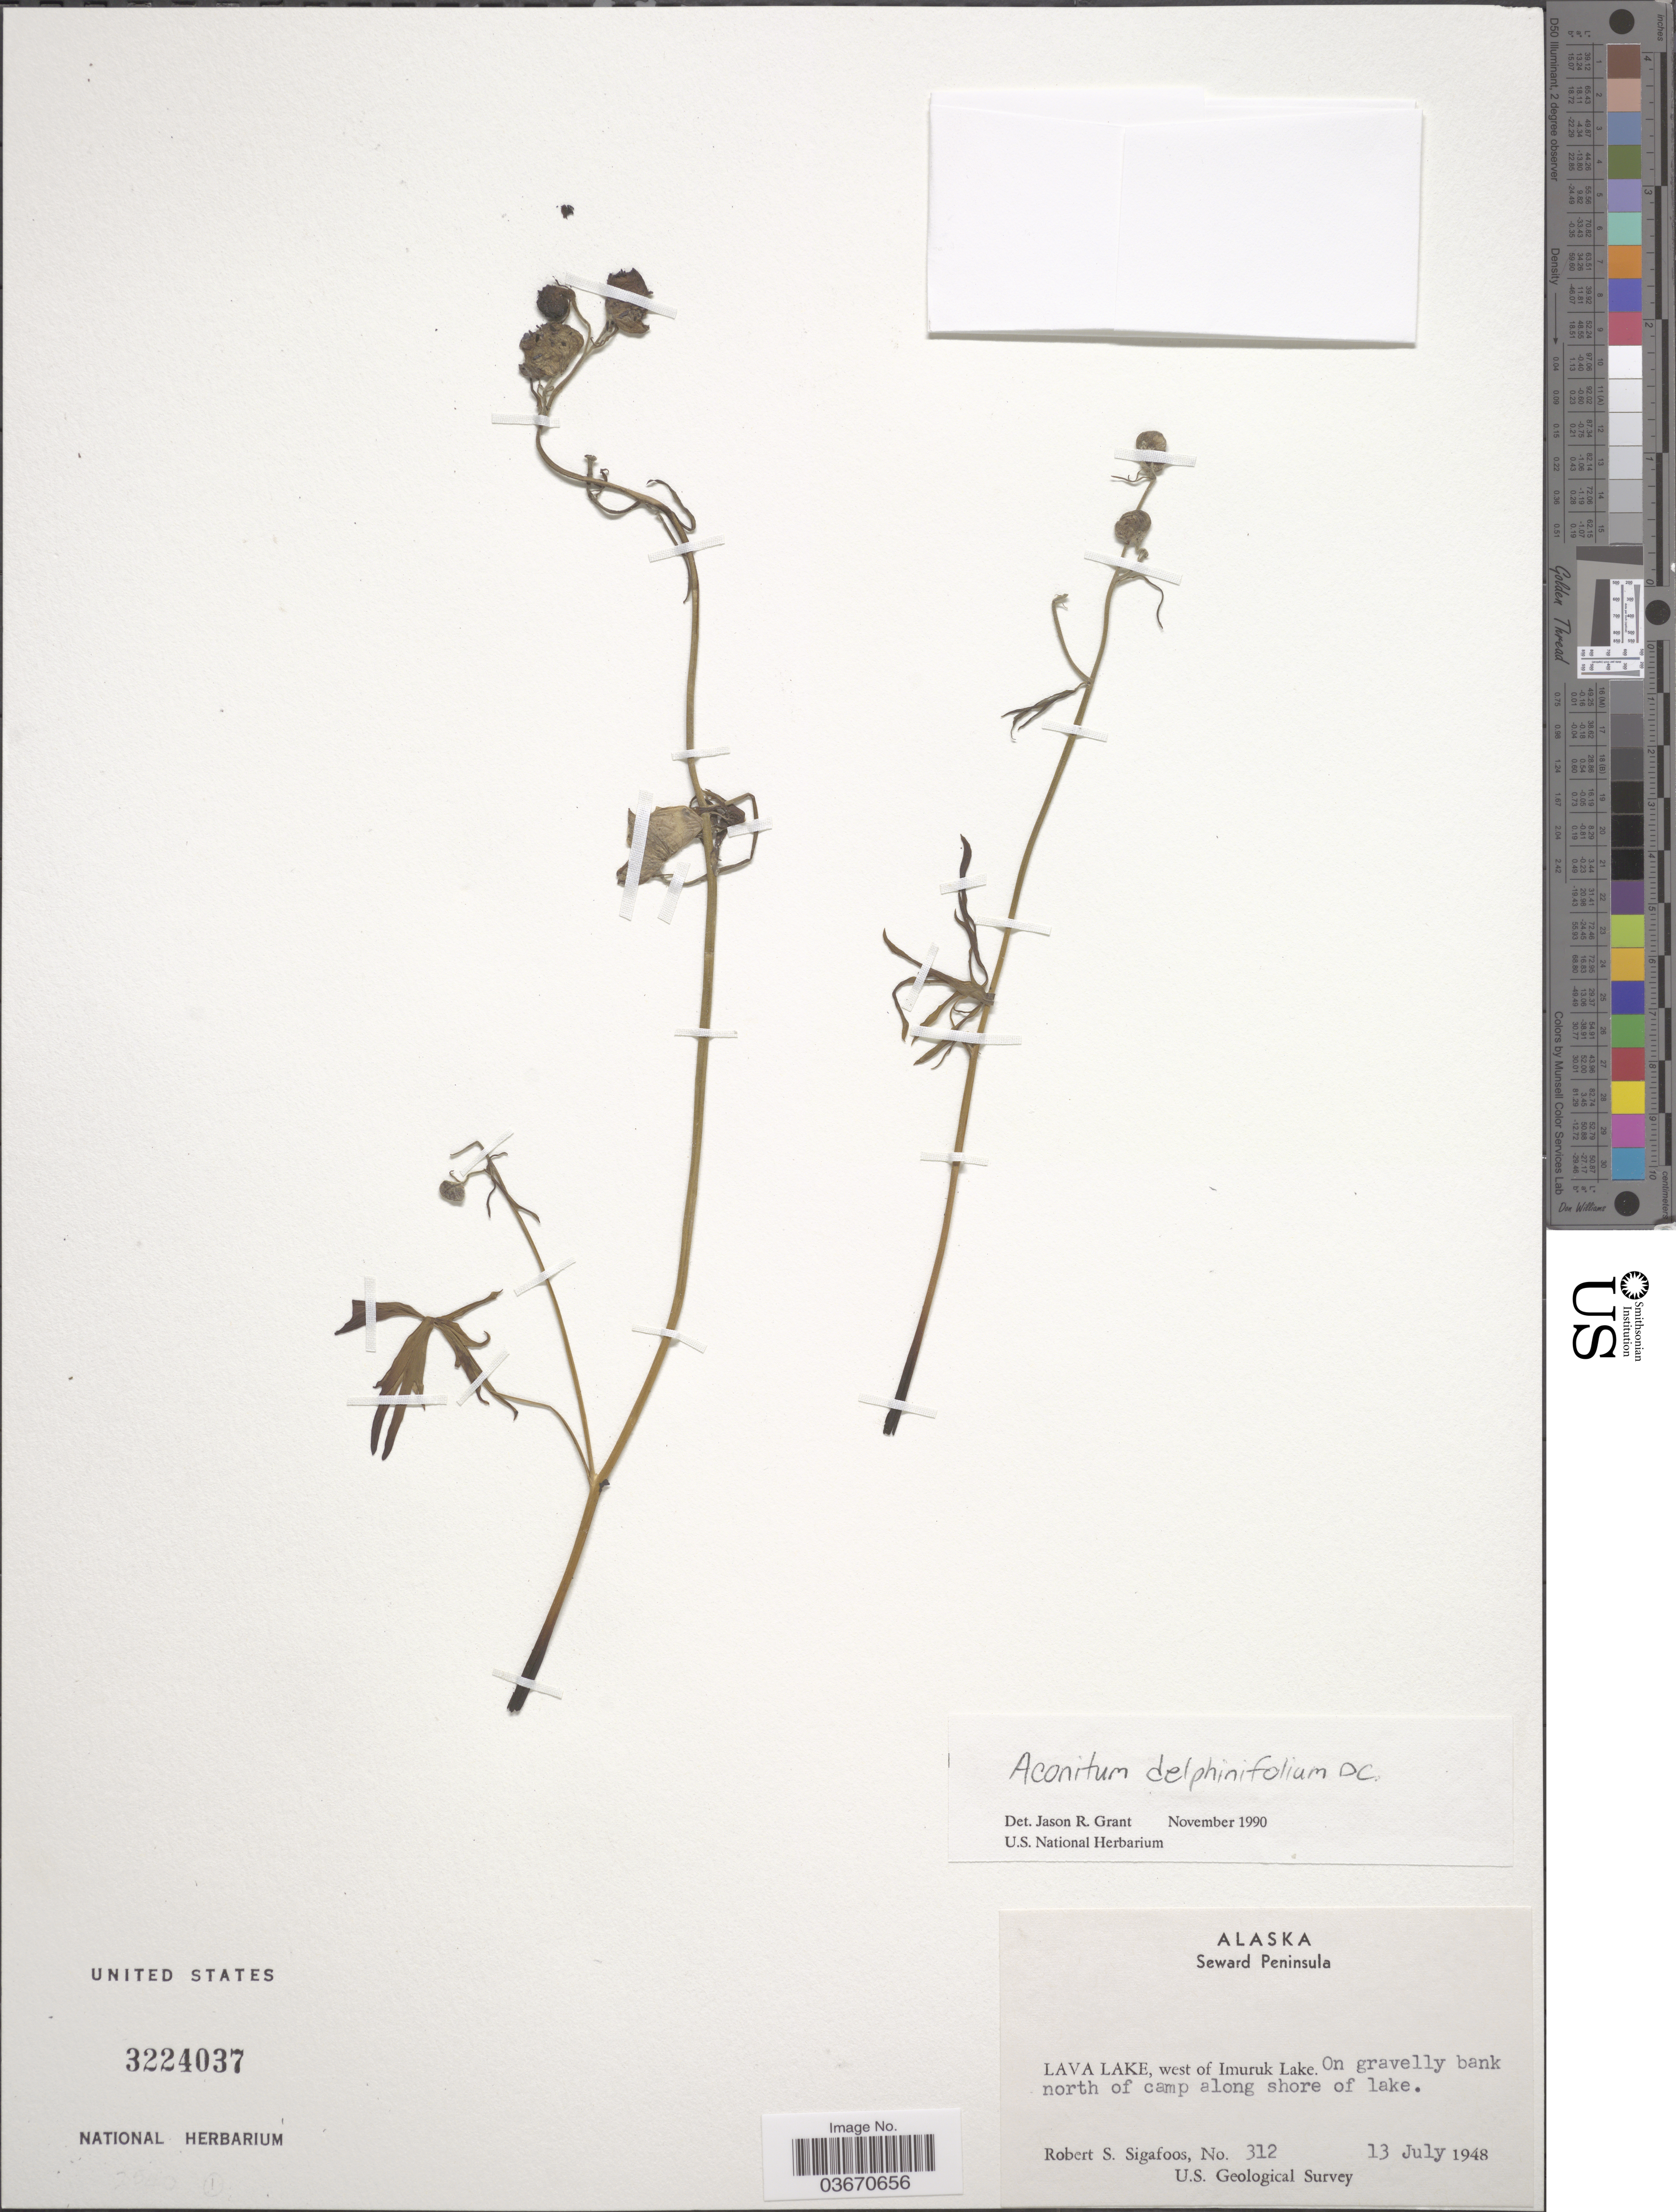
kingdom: Plantae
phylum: Tracheophyta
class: Magnoliopsida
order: Ranunculales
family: Ranunculaceae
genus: Aconitum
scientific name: Aconitum delphinifolium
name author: DC.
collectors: R. Sigafoos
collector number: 312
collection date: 1948-07-13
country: United States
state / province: Alaska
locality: Seward Peninsula. Lava Lake, west of Imuruk Lake. On gravelly bank north of camp along shore of lake.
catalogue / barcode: US 3224037